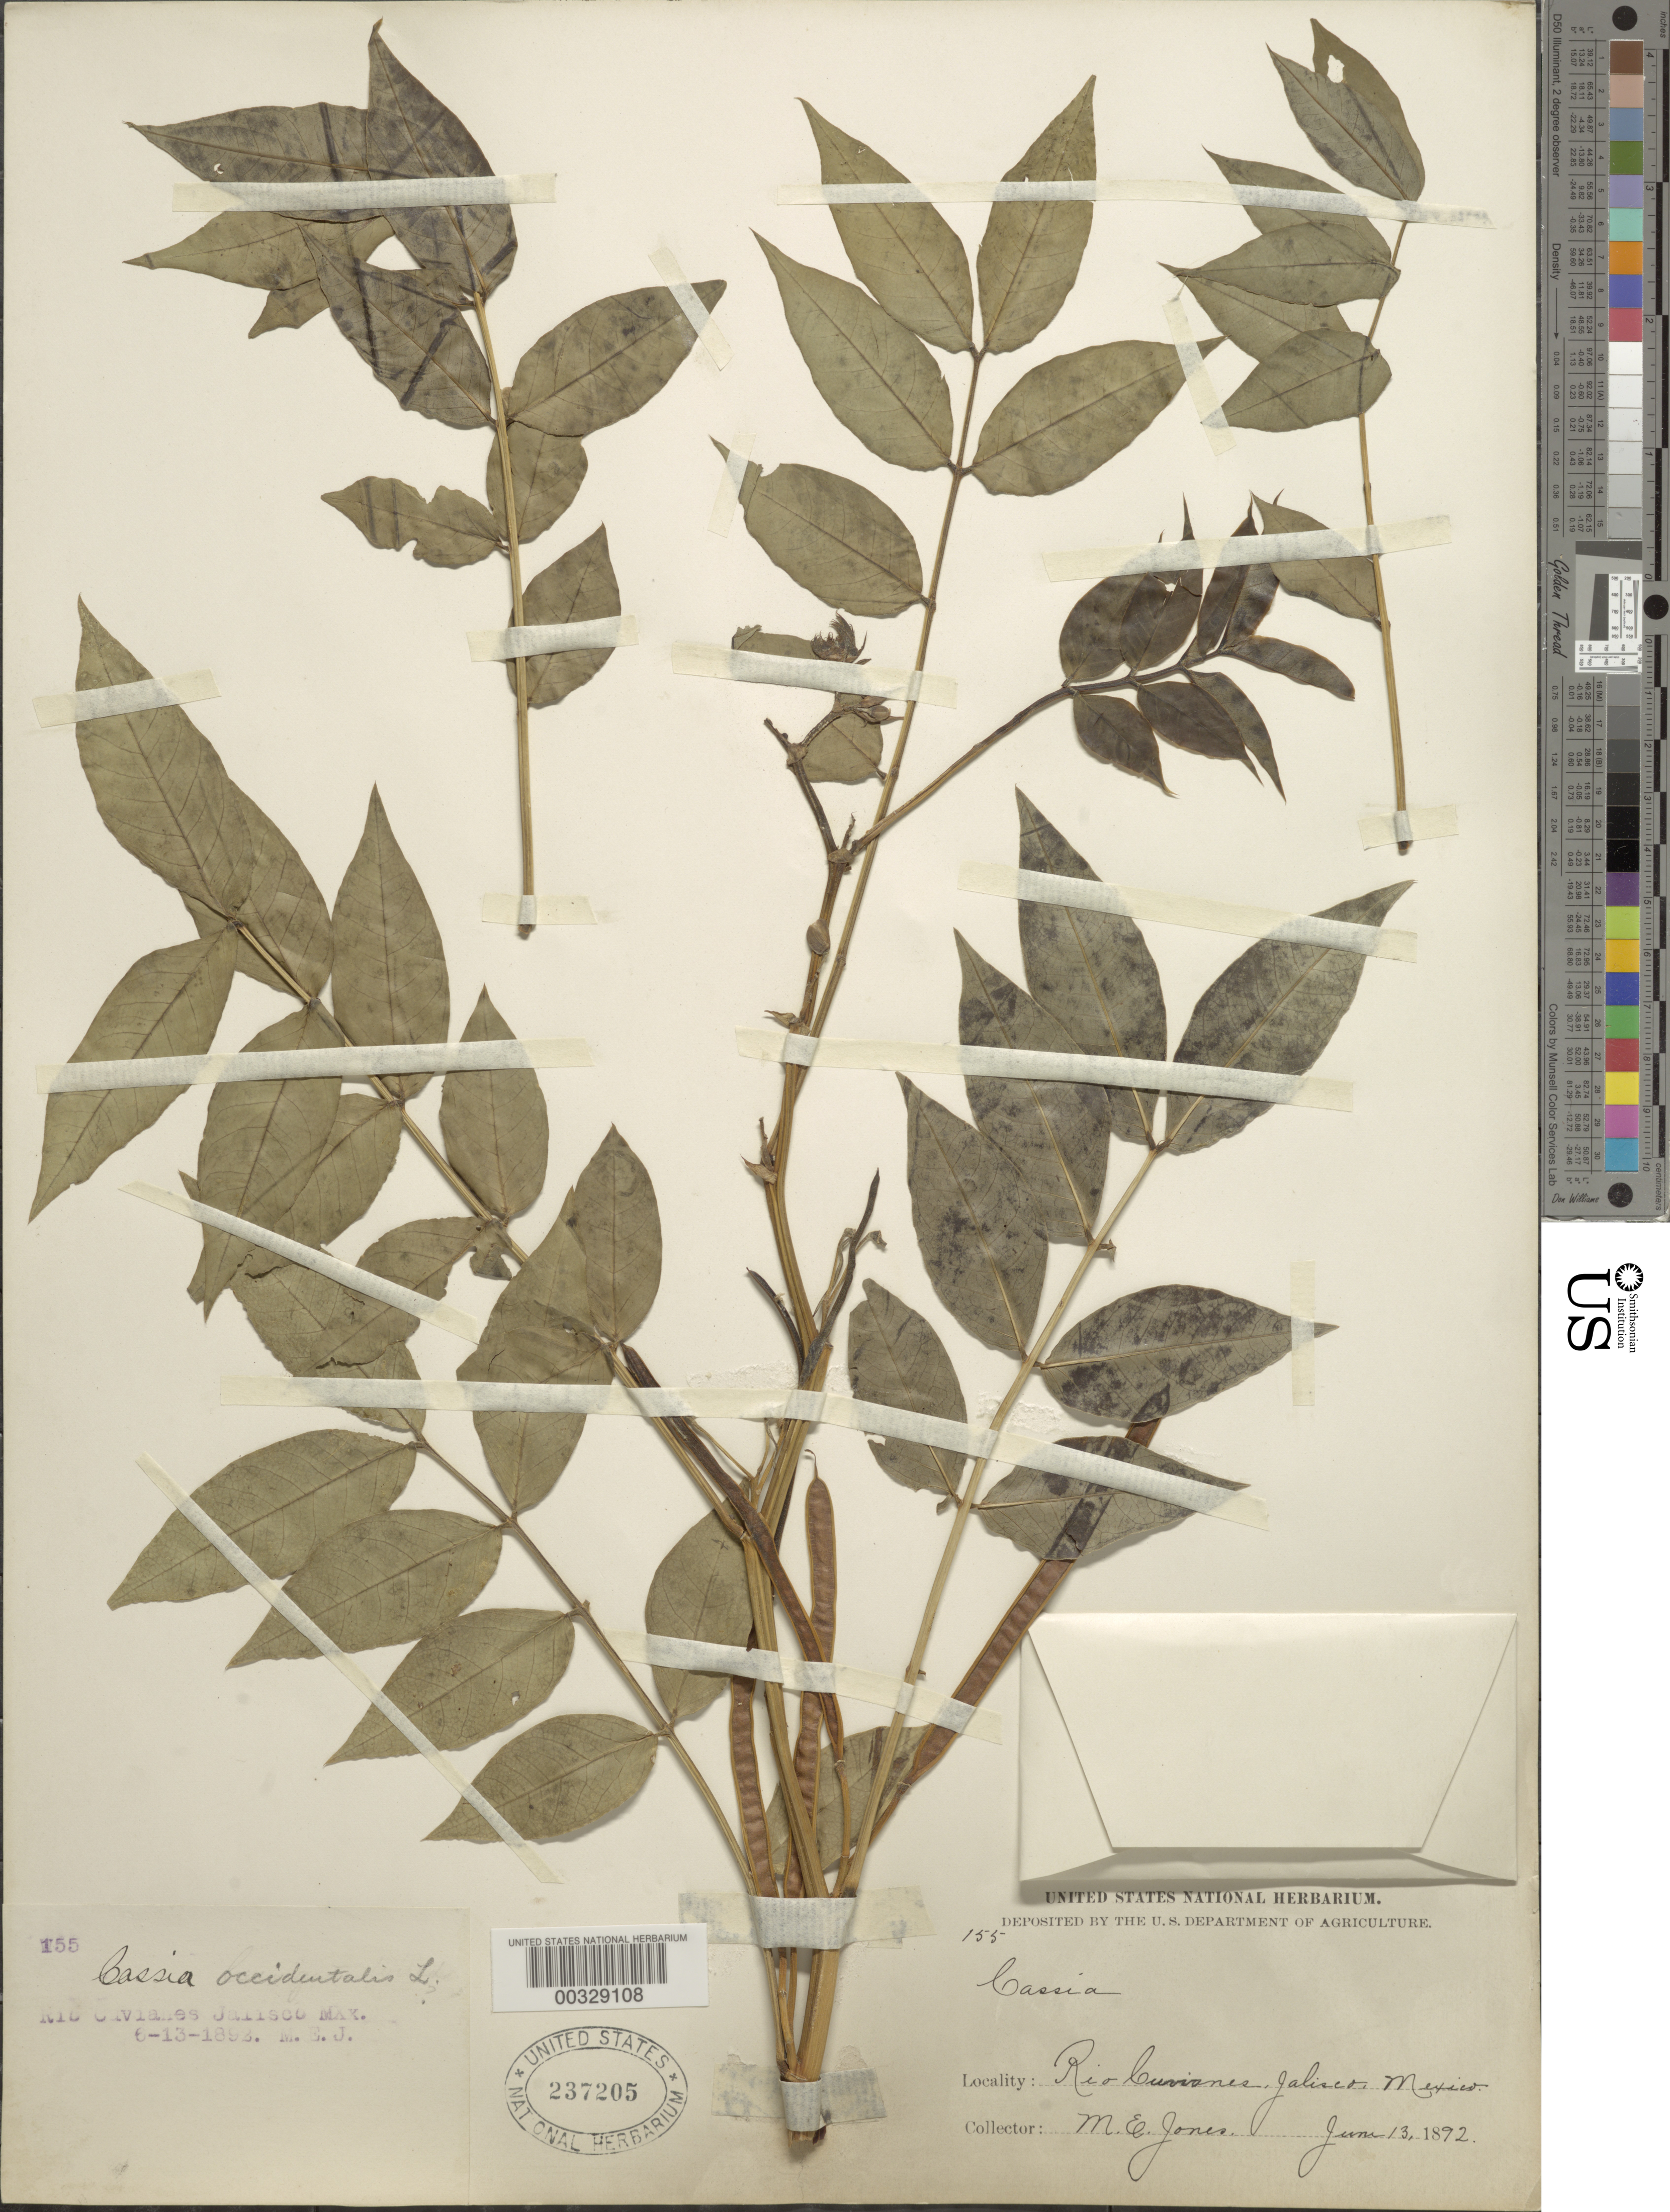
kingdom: Plantae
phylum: Tracheophyta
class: Magnoliopsida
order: Fabales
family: Fabaceae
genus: Senna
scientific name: Senna occidentalis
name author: (L.) Link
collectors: M. E. Jones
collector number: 155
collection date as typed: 13 Jun 1892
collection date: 1892-06-13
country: Mexico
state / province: Jalisco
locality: Rio Cavianes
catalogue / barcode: US 237205